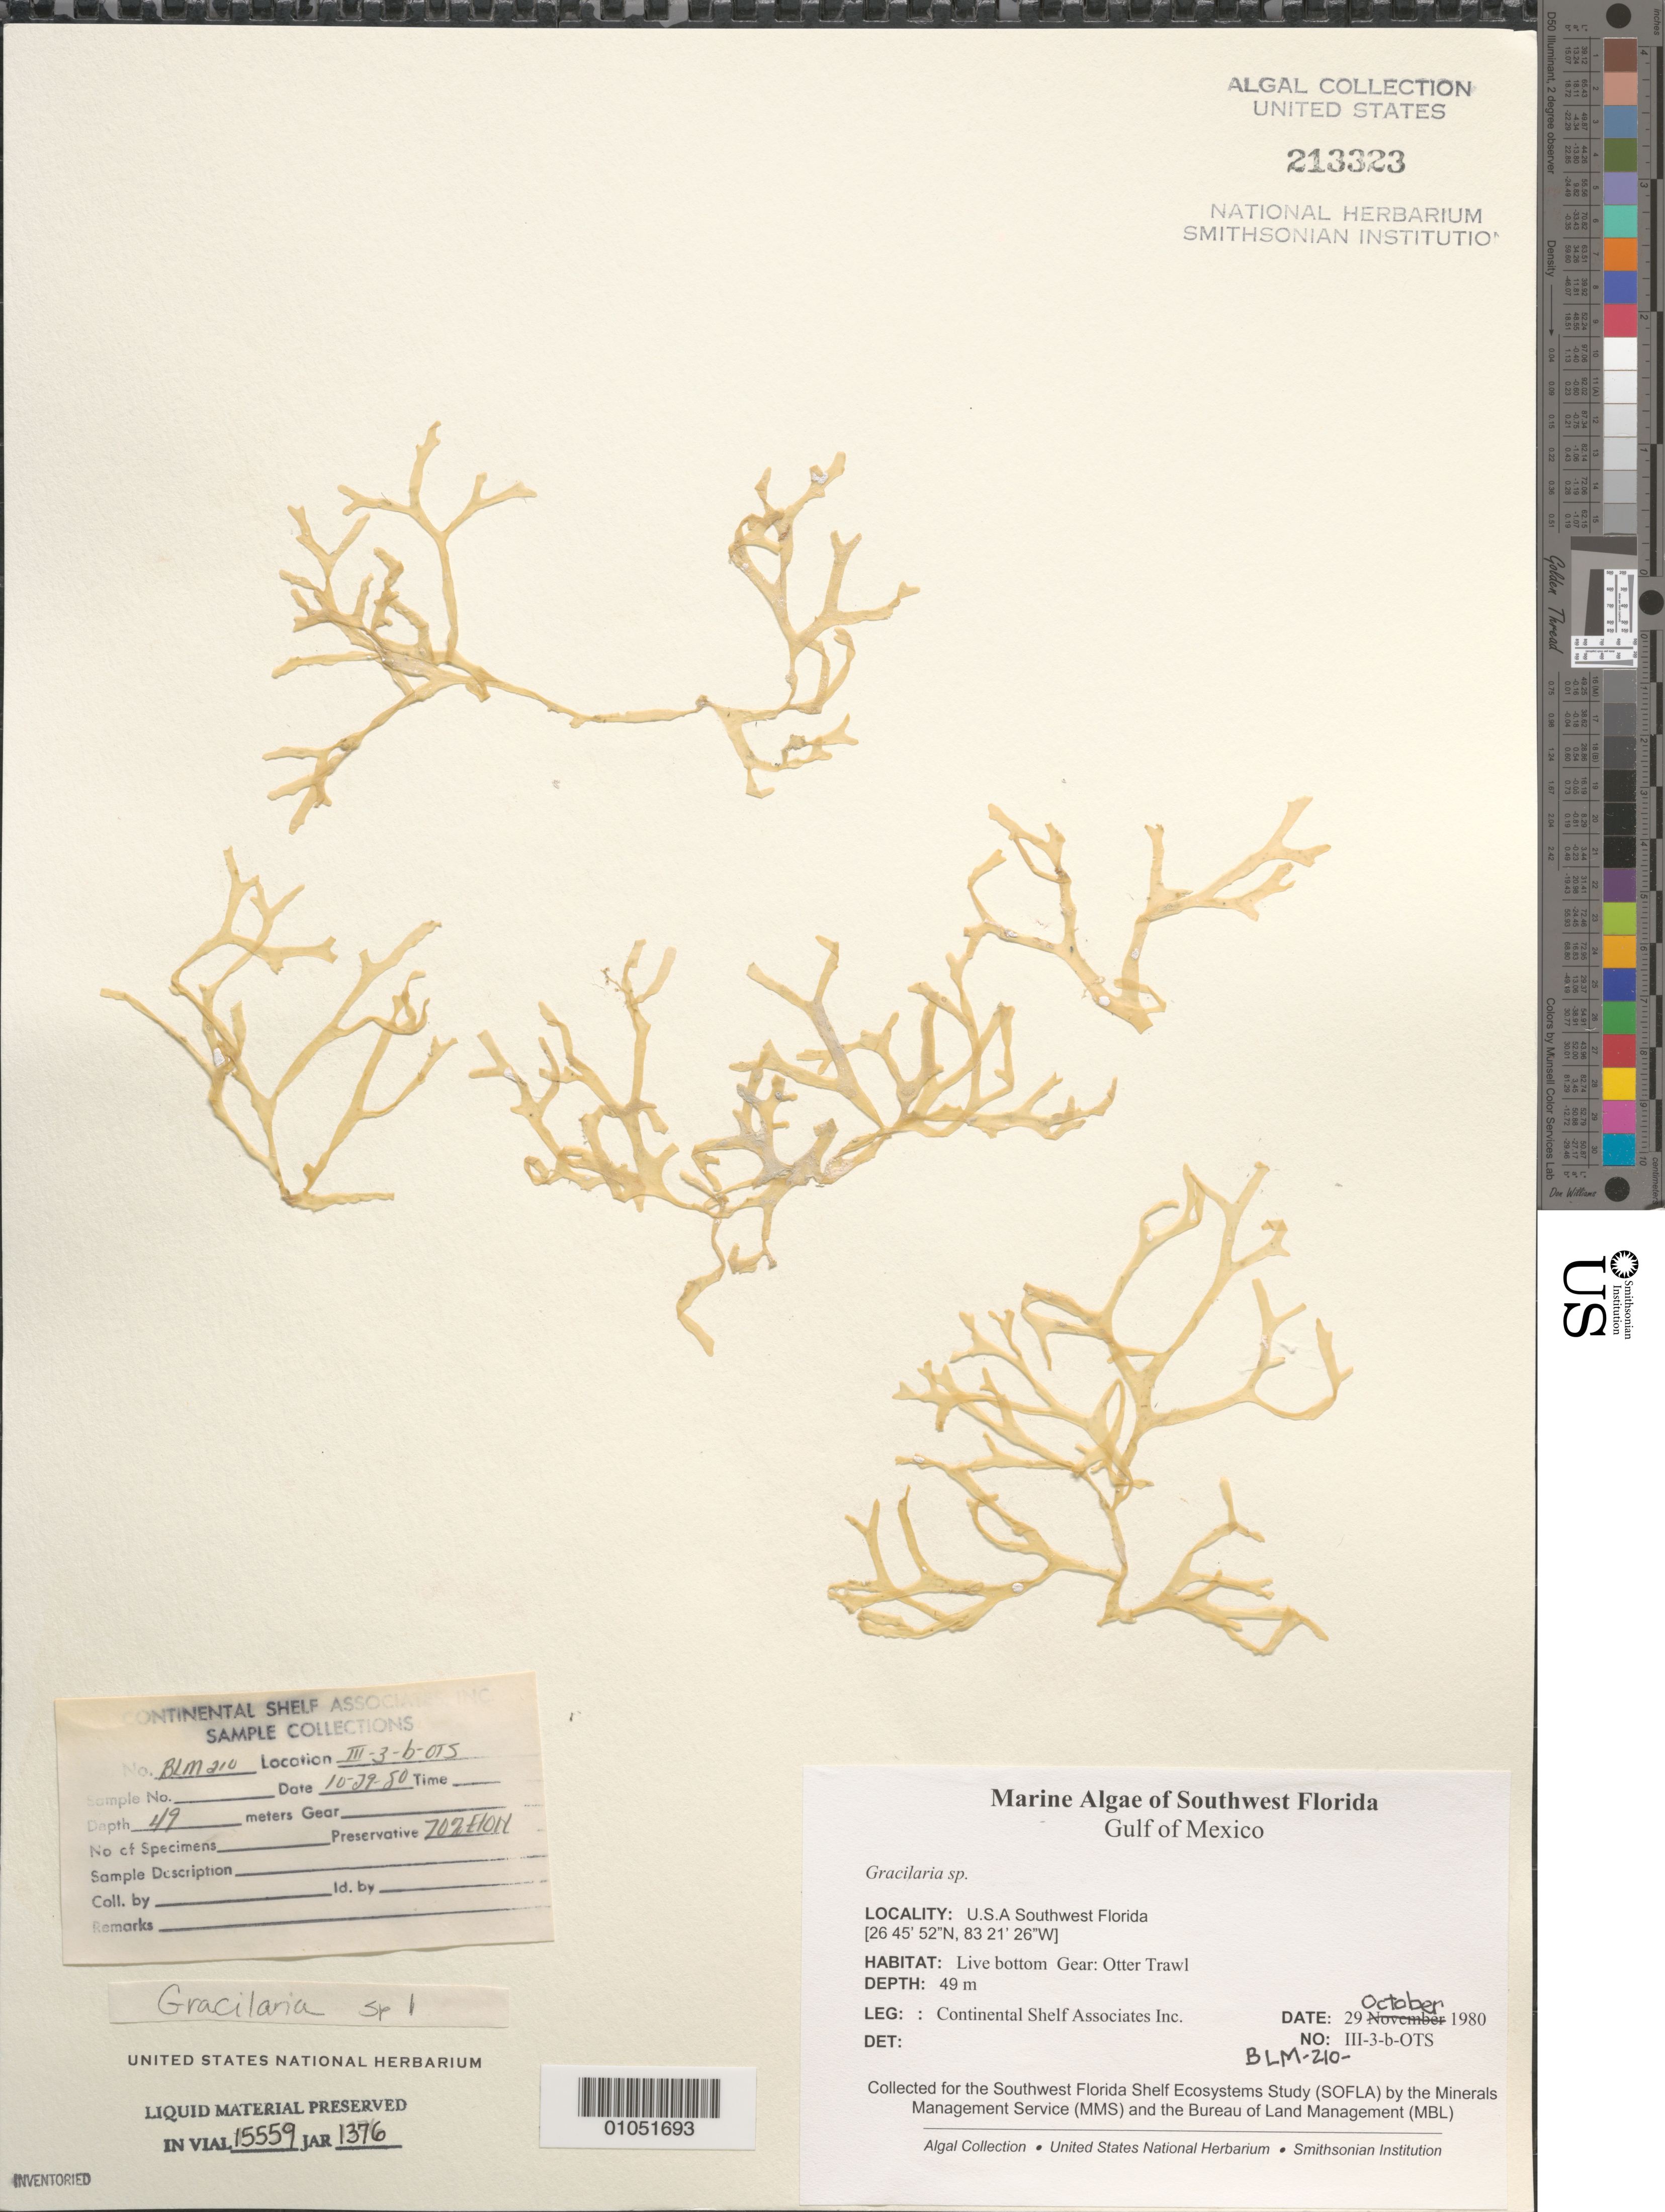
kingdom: Plantae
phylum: Rhodophyta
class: Florideophyceae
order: Gracilariales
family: Gracilariaceae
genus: Gracilaria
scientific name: Gracilaria sp.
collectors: Continental Shelf Associates for the MMS/BLM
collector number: BLM-210-III-3-B-OTS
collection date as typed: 29 Oct 1980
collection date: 1980-10-29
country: United States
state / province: Florida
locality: Gulf of Mexico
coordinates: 26 45'52"N, 83 21'26"W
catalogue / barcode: US 213323